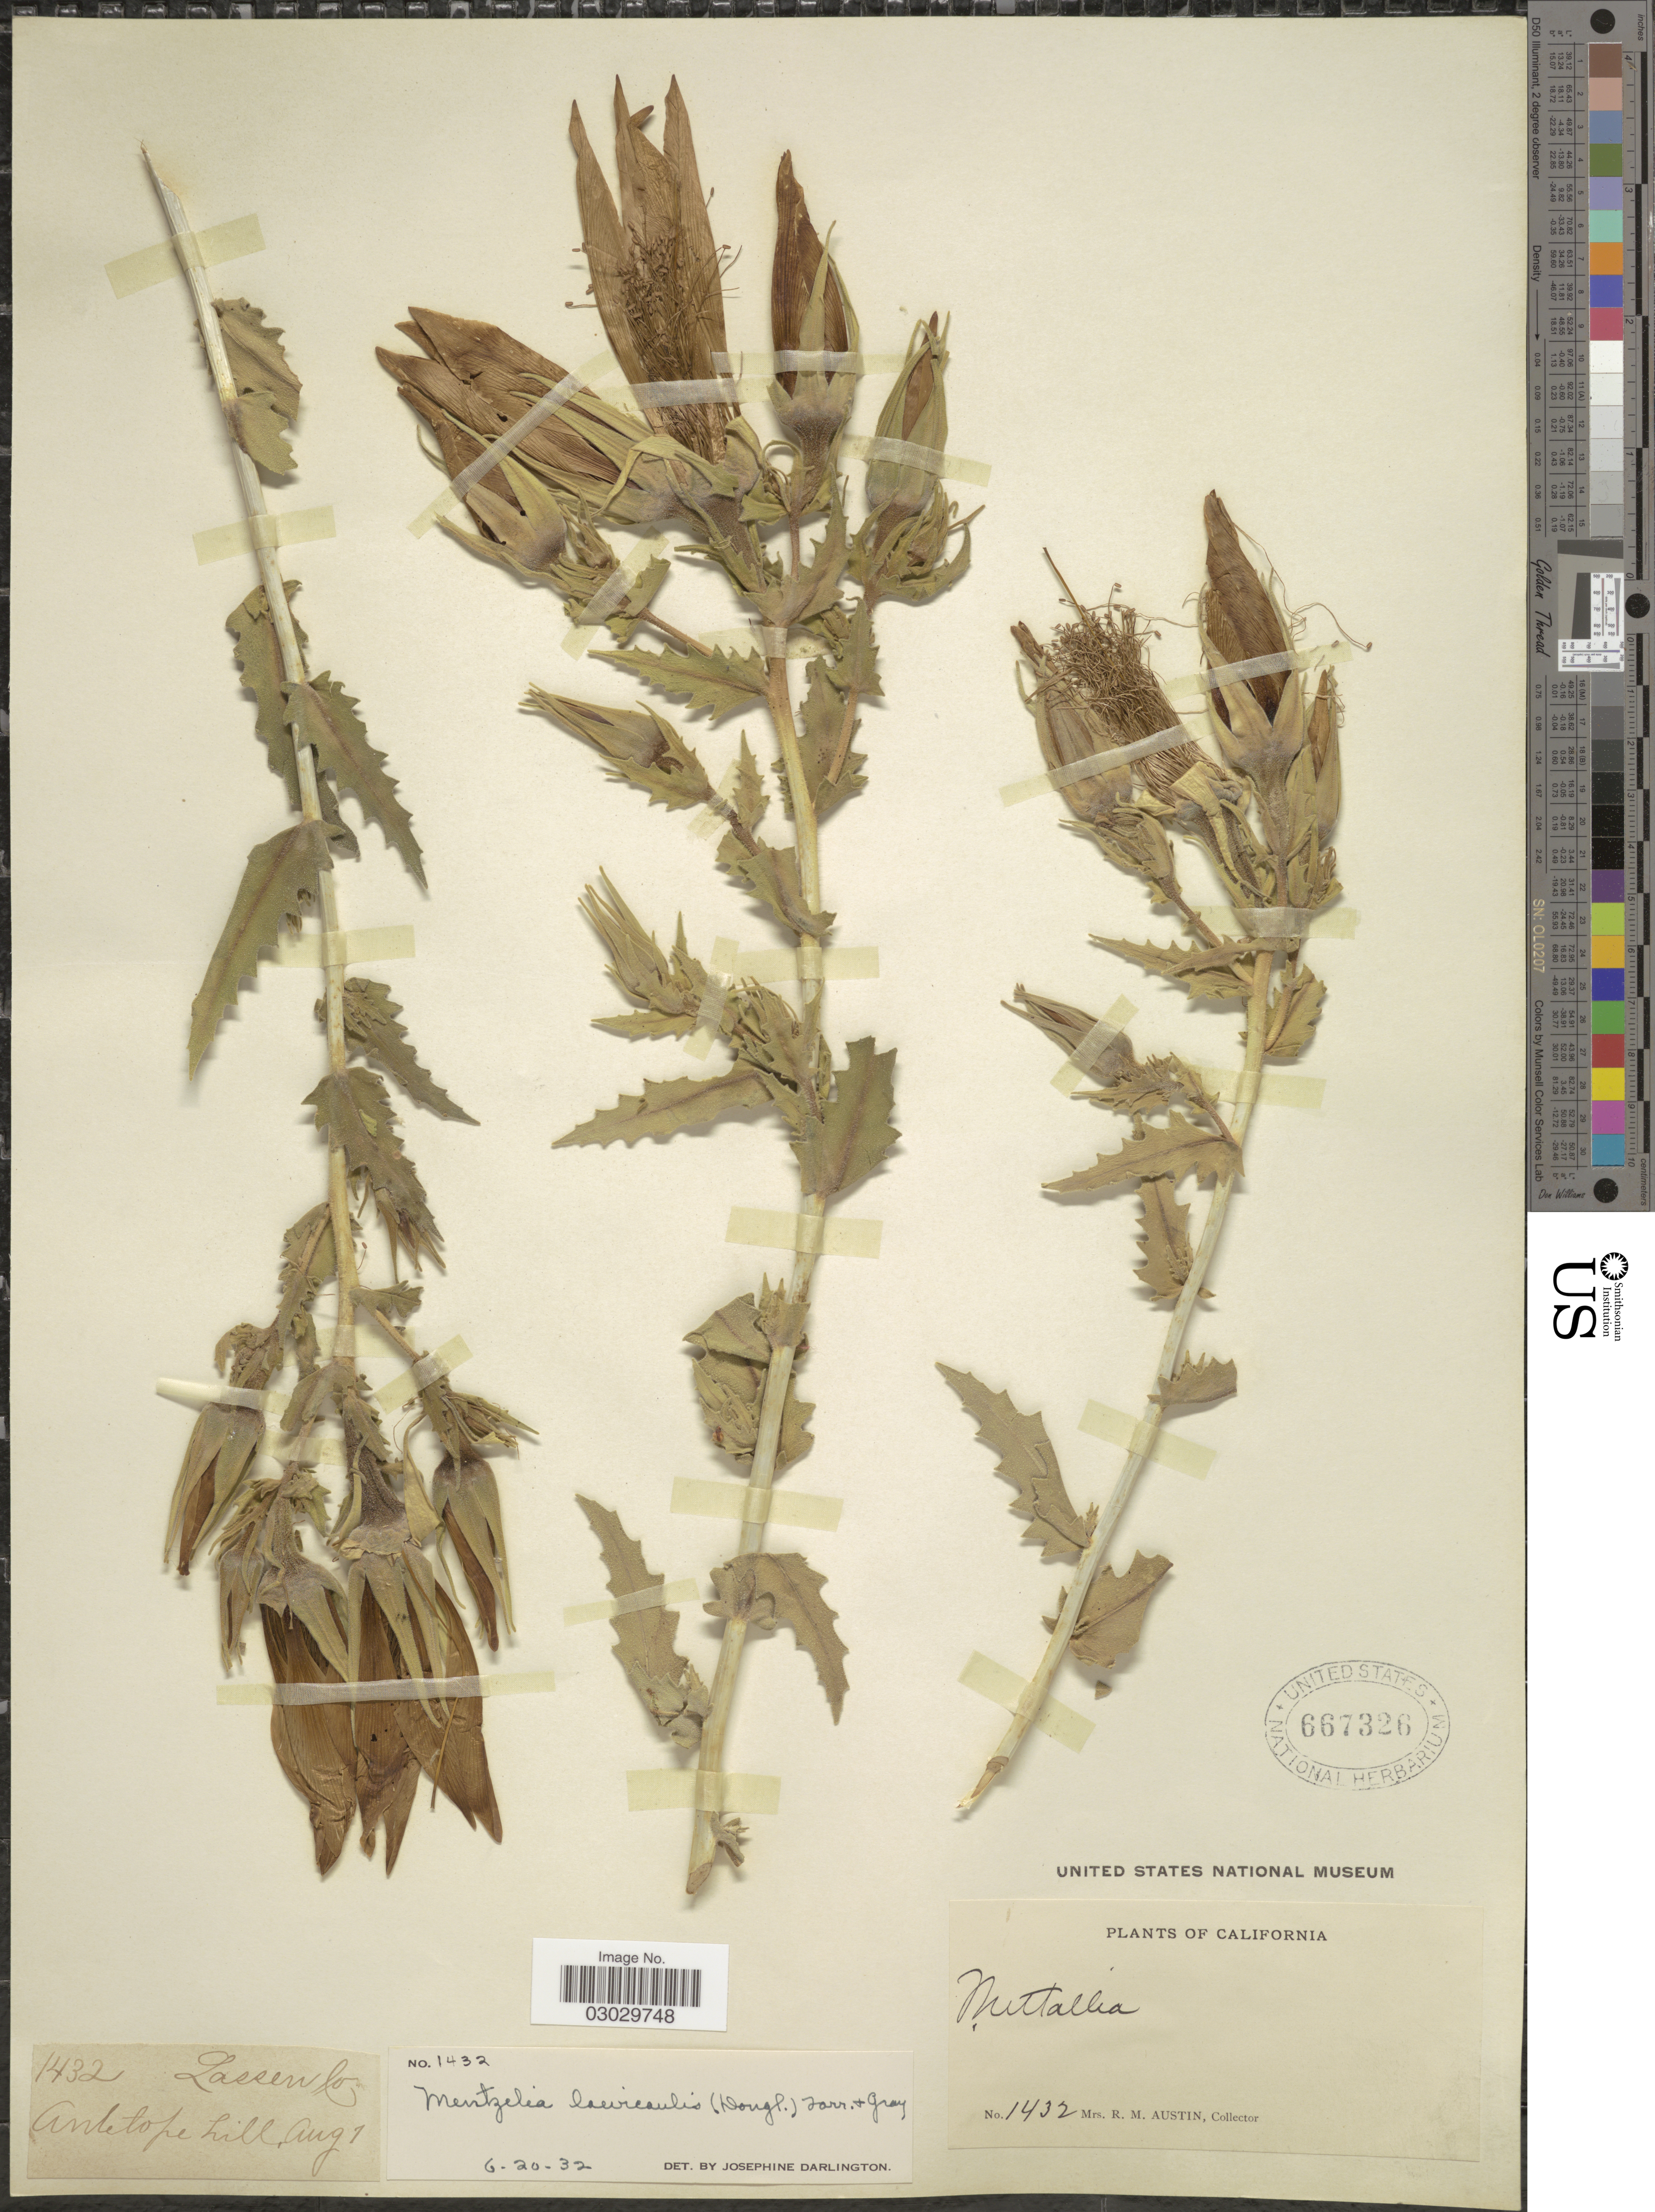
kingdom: Plantae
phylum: Tracheophyta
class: Magnoliopsida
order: Cornales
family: Loasaceae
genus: Mentzelia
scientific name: Mentzelia laevicaulis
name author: (Douglas ex Hook.) Torr. & A. Gray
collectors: R. Austin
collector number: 1432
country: United States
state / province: California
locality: Antelope hill.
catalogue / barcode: US 667326